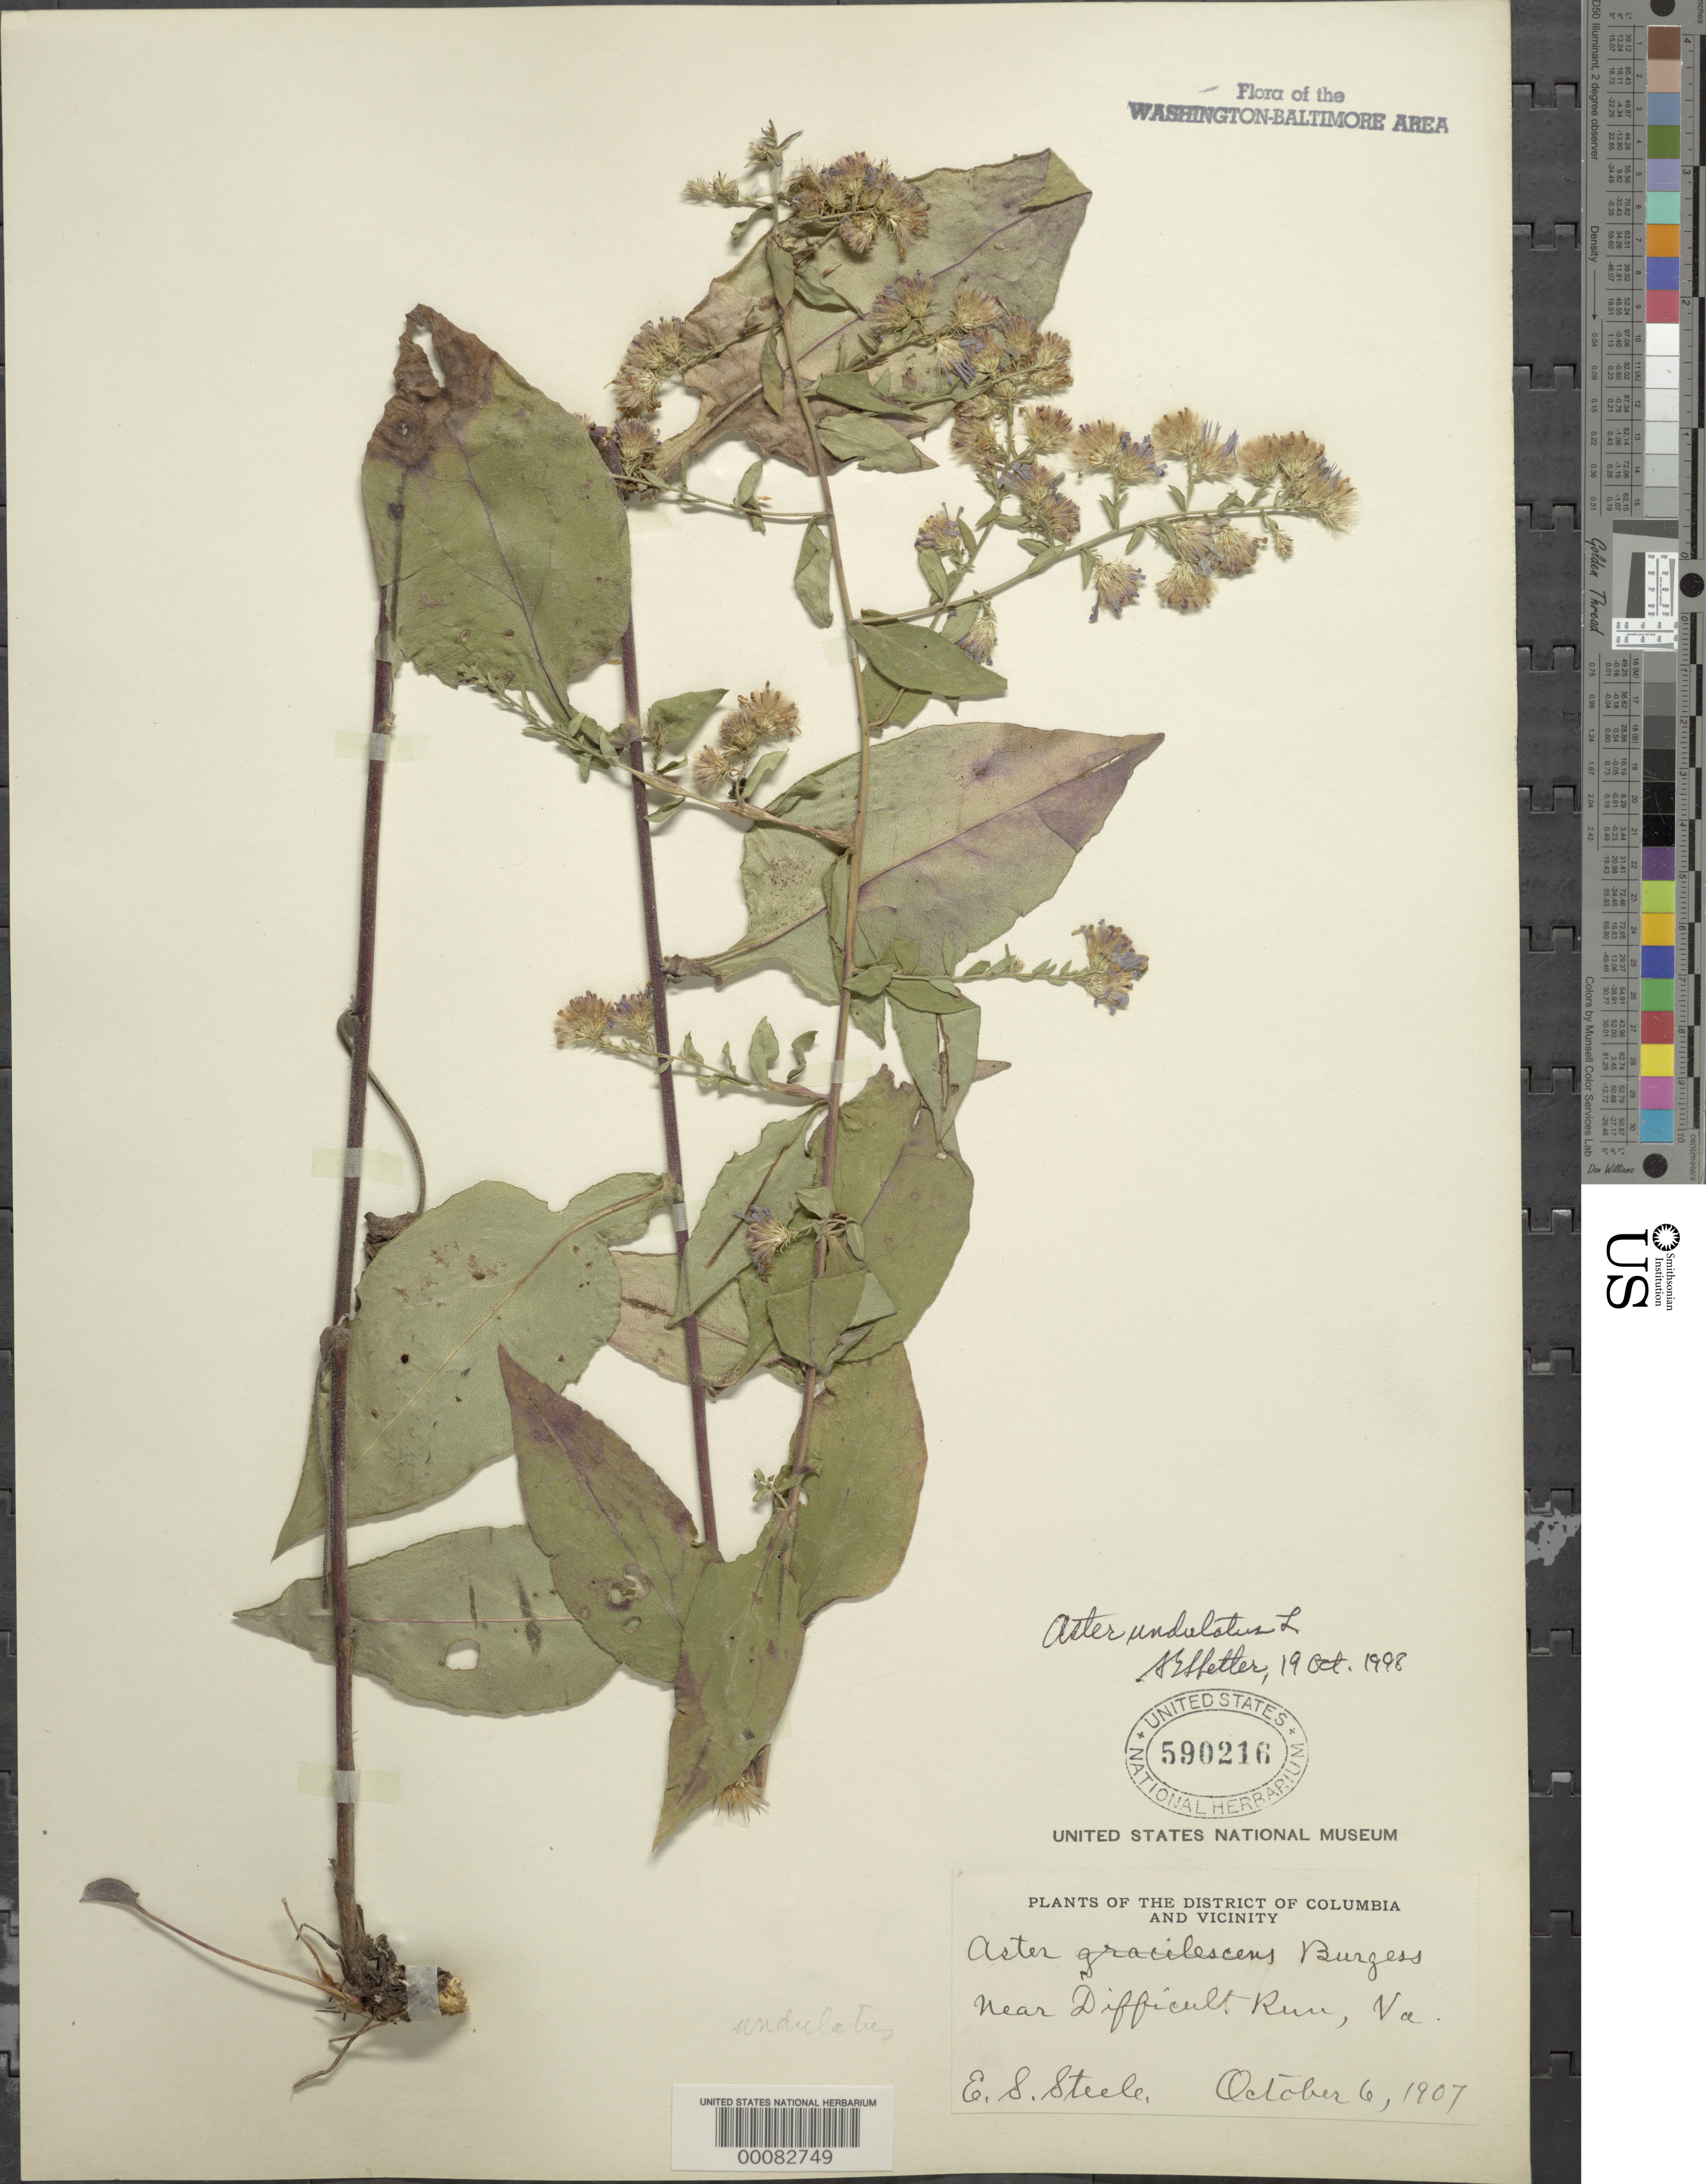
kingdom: Plantae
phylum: Tracheophyta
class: Magnoliopsida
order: Asterales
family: Asteraceae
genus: Symphyotrichum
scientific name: Symphyotrichum undulatum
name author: (L.) G.L. Nesom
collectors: E. Steele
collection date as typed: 06 Oct 1907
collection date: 1907-10-06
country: United States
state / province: Virginia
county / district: Fairfax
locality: Near Difficult Run C. & O. Canal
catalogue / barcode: US 590216